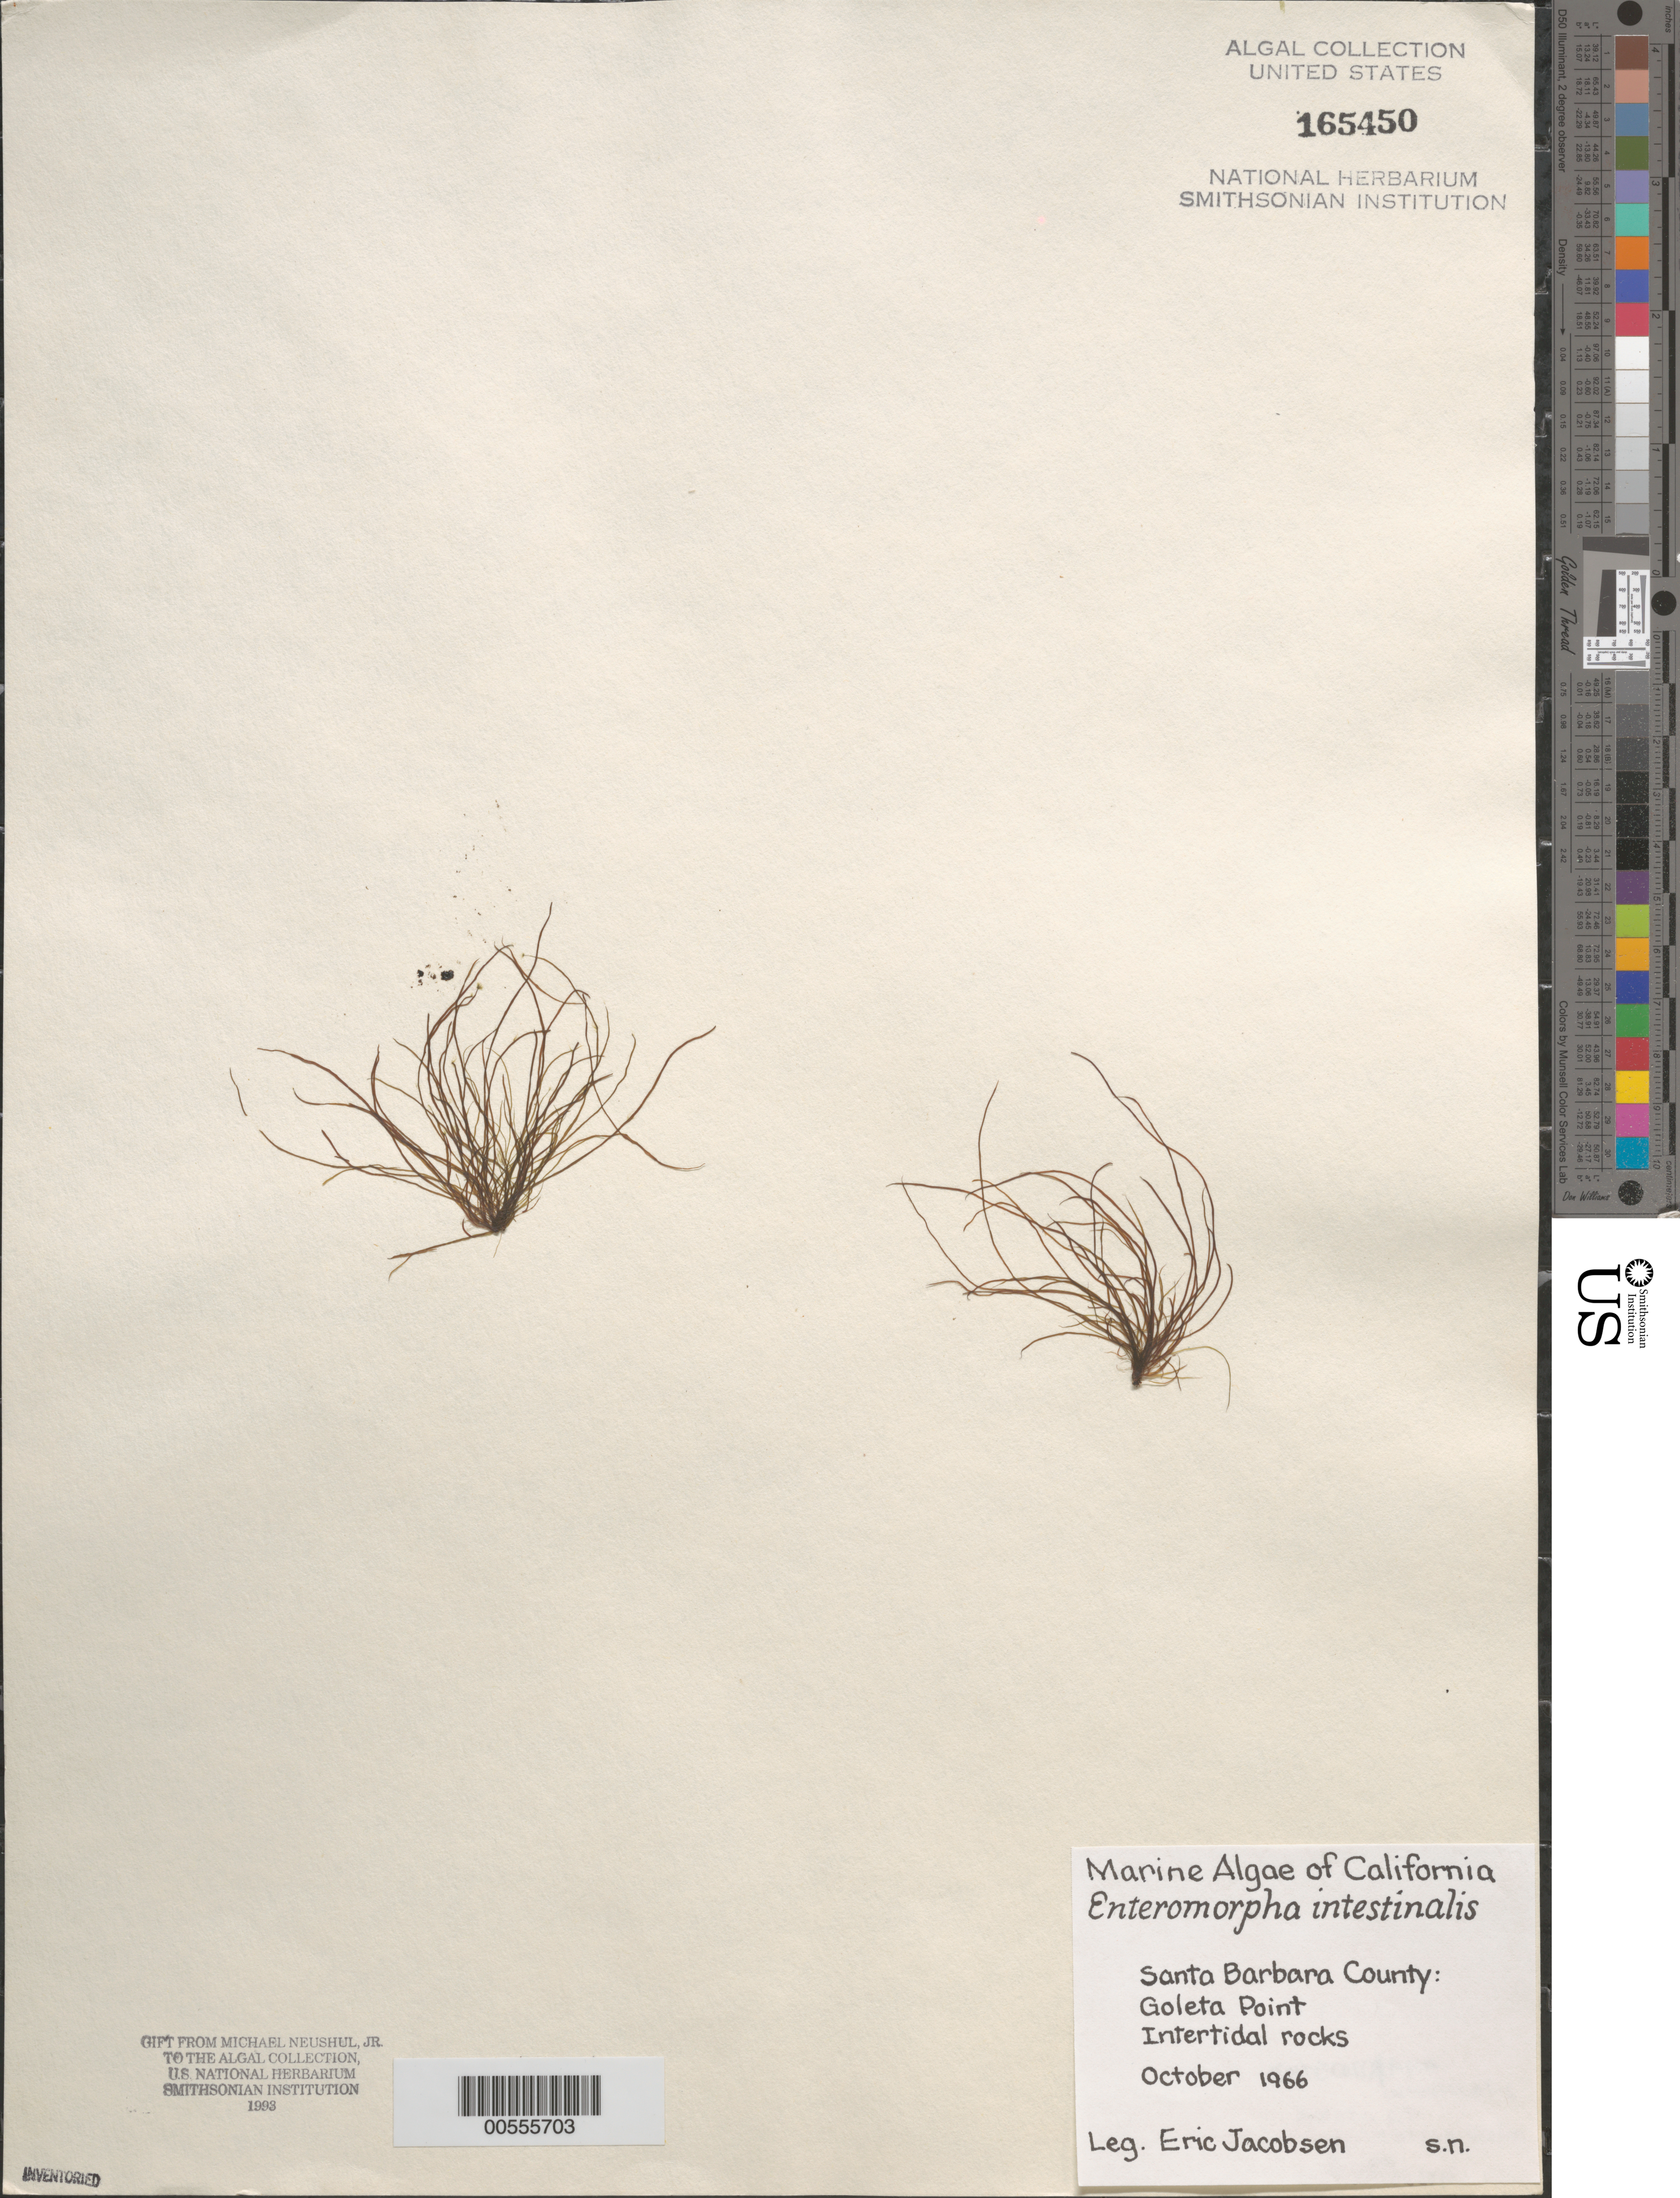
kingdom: Plantae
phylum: Chlorophyta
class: Ulvophyceae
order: Ulvales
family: Ulvaceae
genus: Ulva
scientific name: Ulva intestinalis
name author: L.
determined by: Algae name updating Project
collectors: E. Jacobsen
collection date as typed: Oct 1966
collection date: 1966-10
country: United States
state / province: California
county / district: Santa Barbara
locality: Goleta Point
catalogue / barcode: US 165450